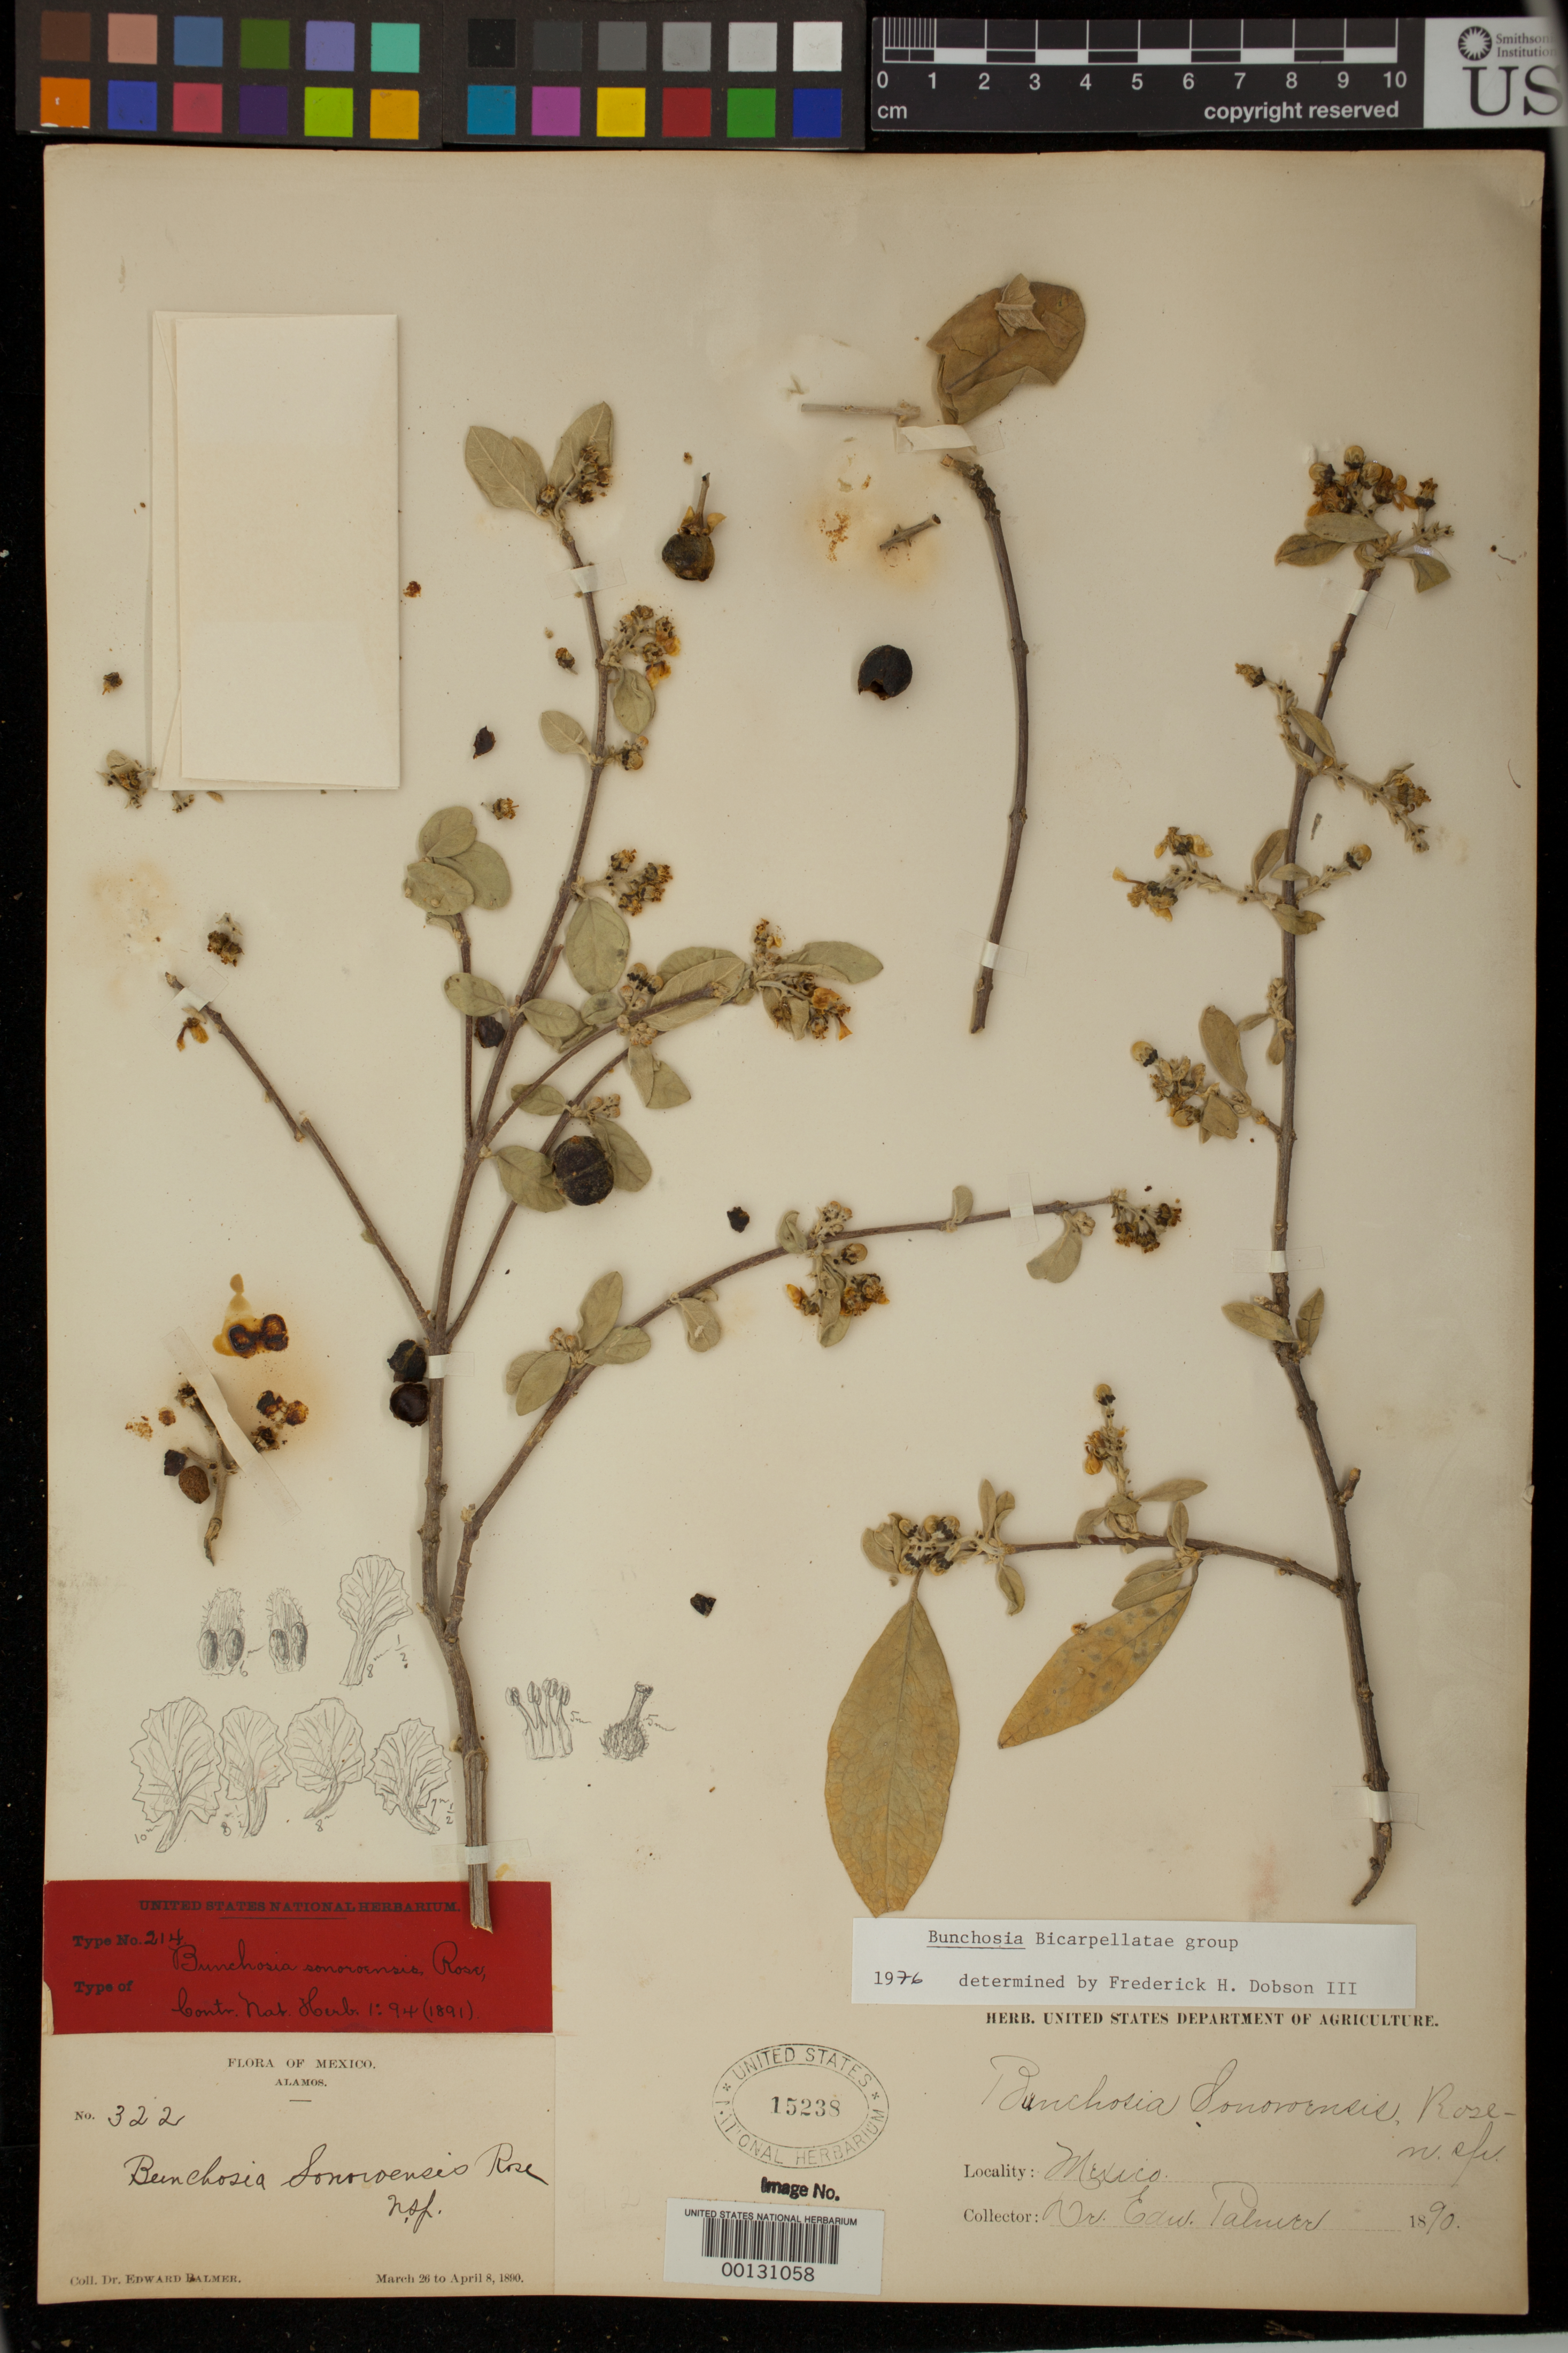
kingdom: Plantae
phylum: Tracheophyta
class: Magnoliopsida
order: Malpighiales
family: Malpighiaceae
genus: Bunchosia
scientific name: Bunchosia sonorensis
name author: Rose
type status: Type Collection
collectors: E. Palmer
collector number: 322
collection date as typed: March 26 to April 8, 1890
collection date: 1890-03-26/1890-04-08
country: Mexico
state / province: Sonora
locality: Alamos.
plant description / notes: One of 2 original US sheets (USNH 14237, 15238) annotated by Rose, neither clearly identifiable from protologue or annotations as the holotype.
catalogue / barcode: US 15238